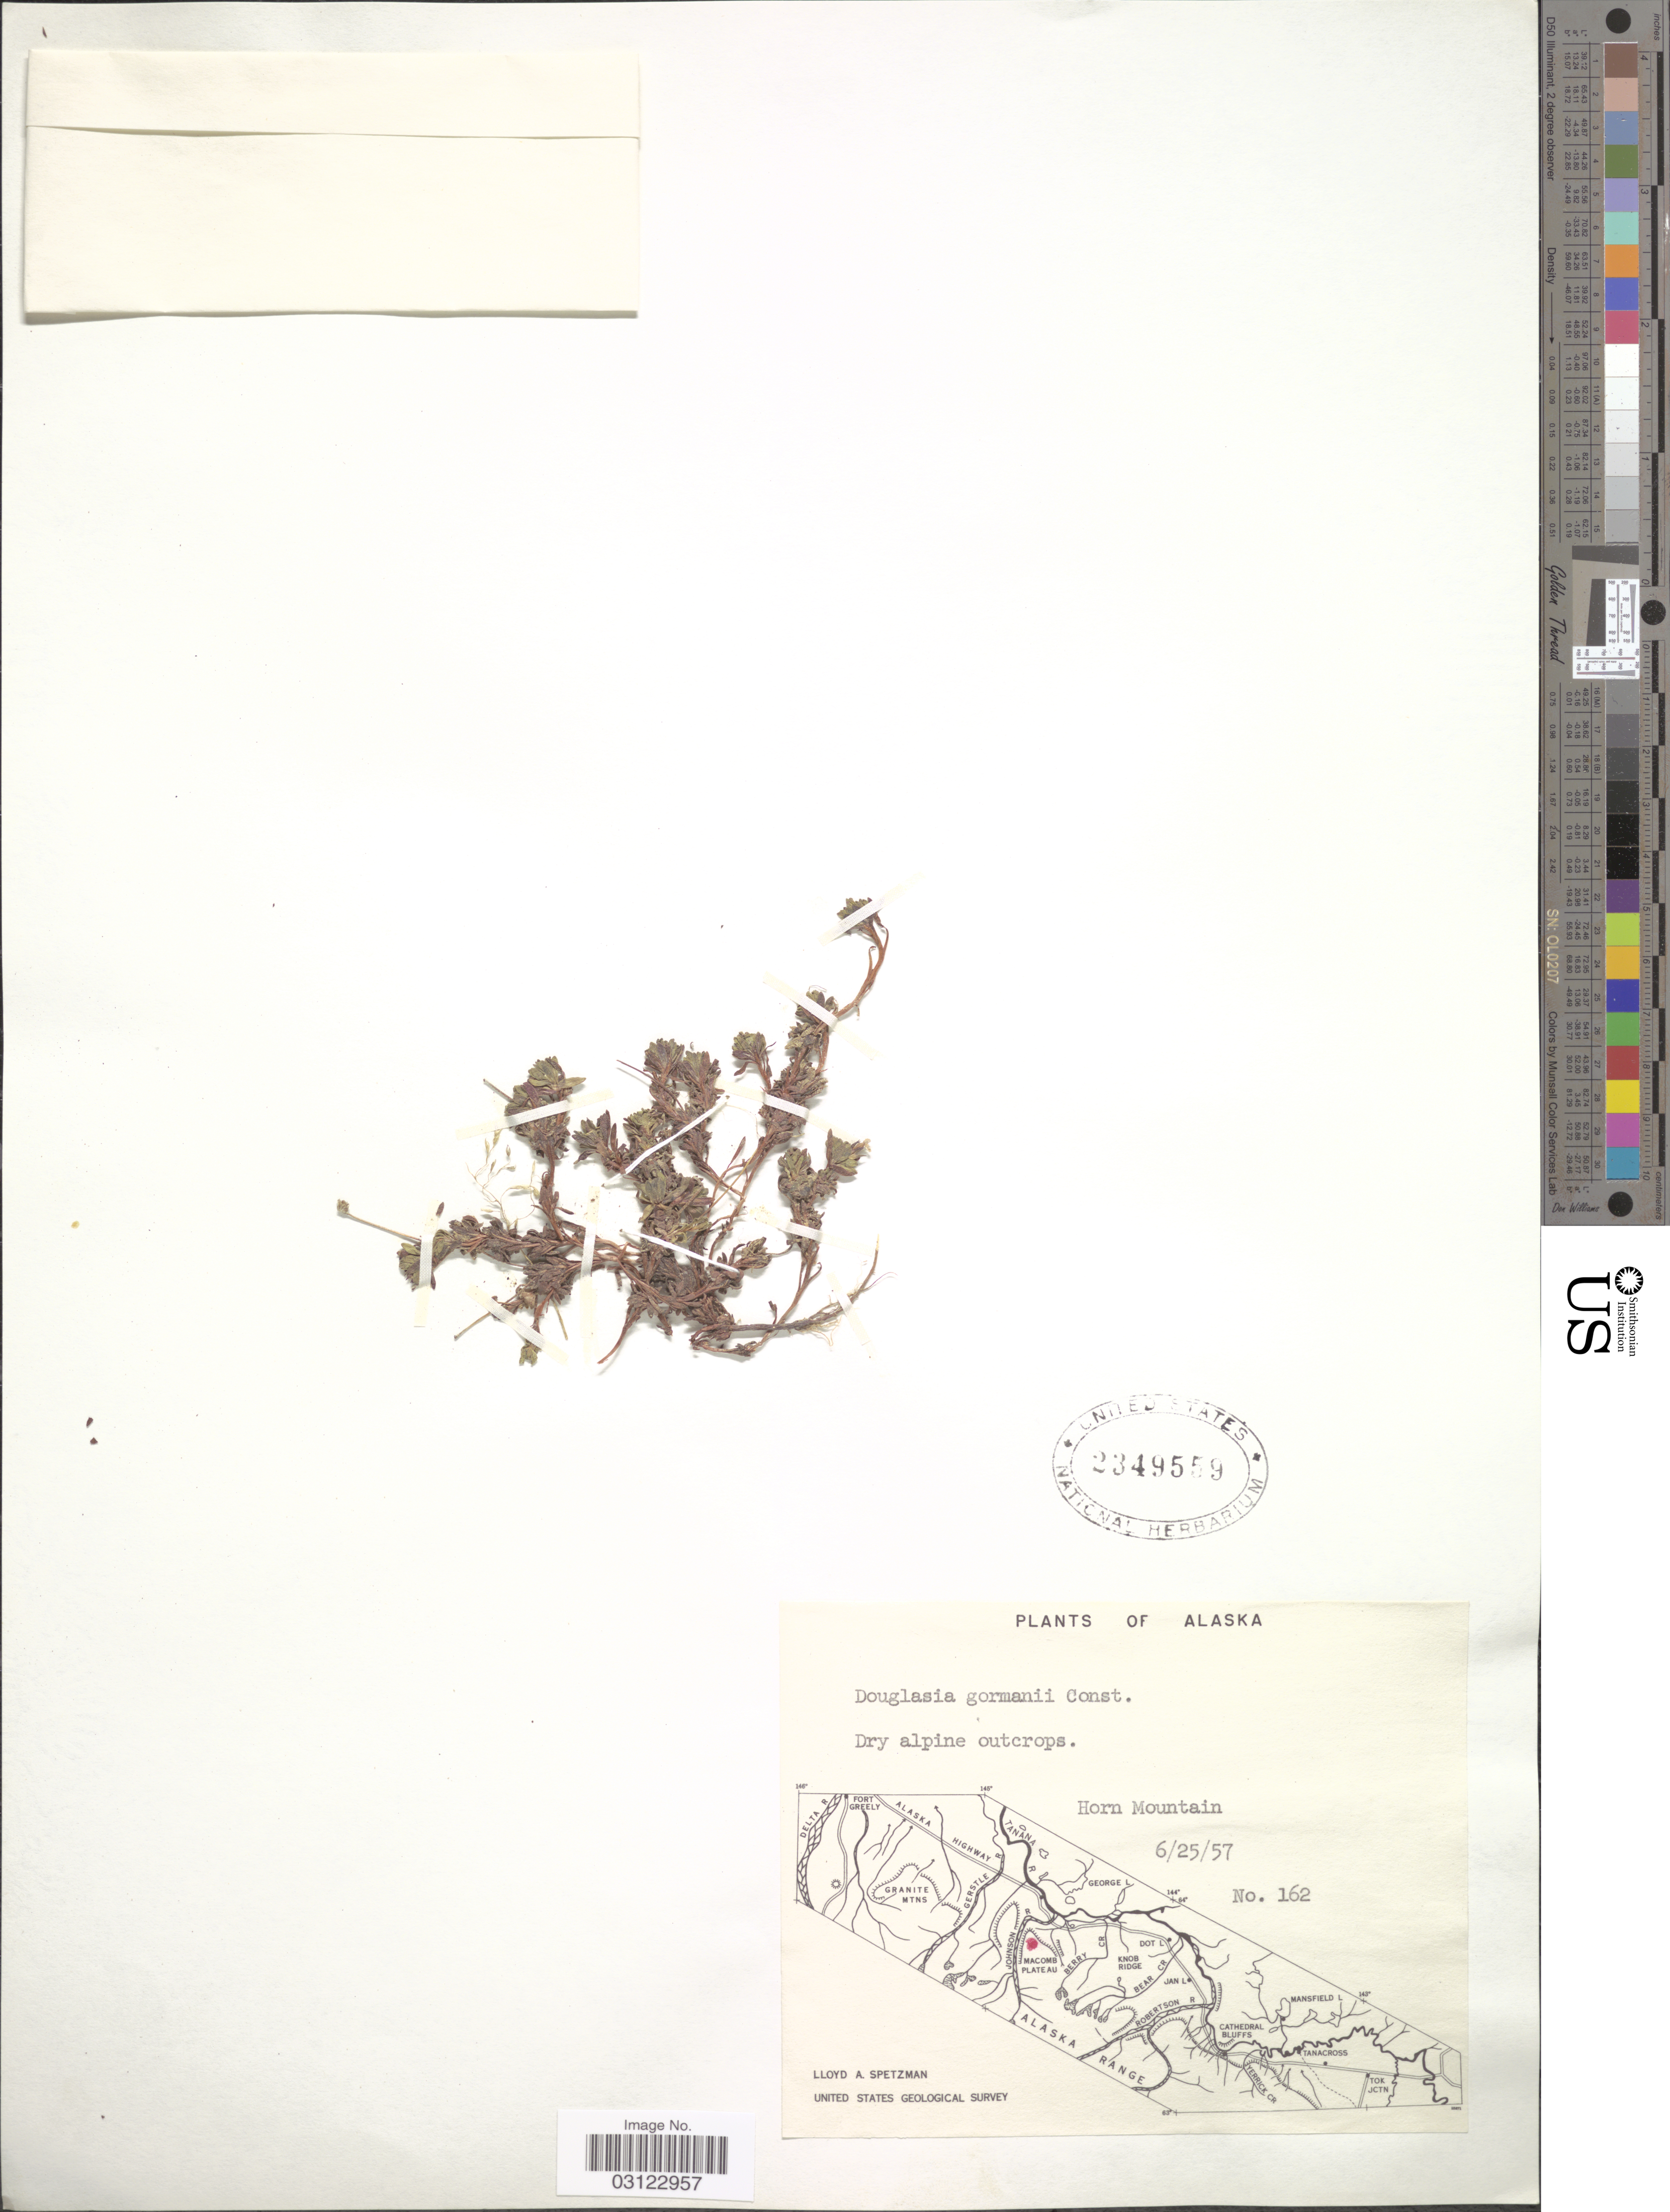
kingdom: Plantae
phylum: Tracheophyta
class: Magnoliopsida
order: Ericales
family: Primulaceae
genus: Douglasia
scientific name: Douglasia gormanii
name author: Constance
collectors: L. Spetzman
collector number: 162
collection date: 1957-06-25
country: United States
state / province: Alaska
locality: Horn Mountain.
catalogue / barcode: US 2349559